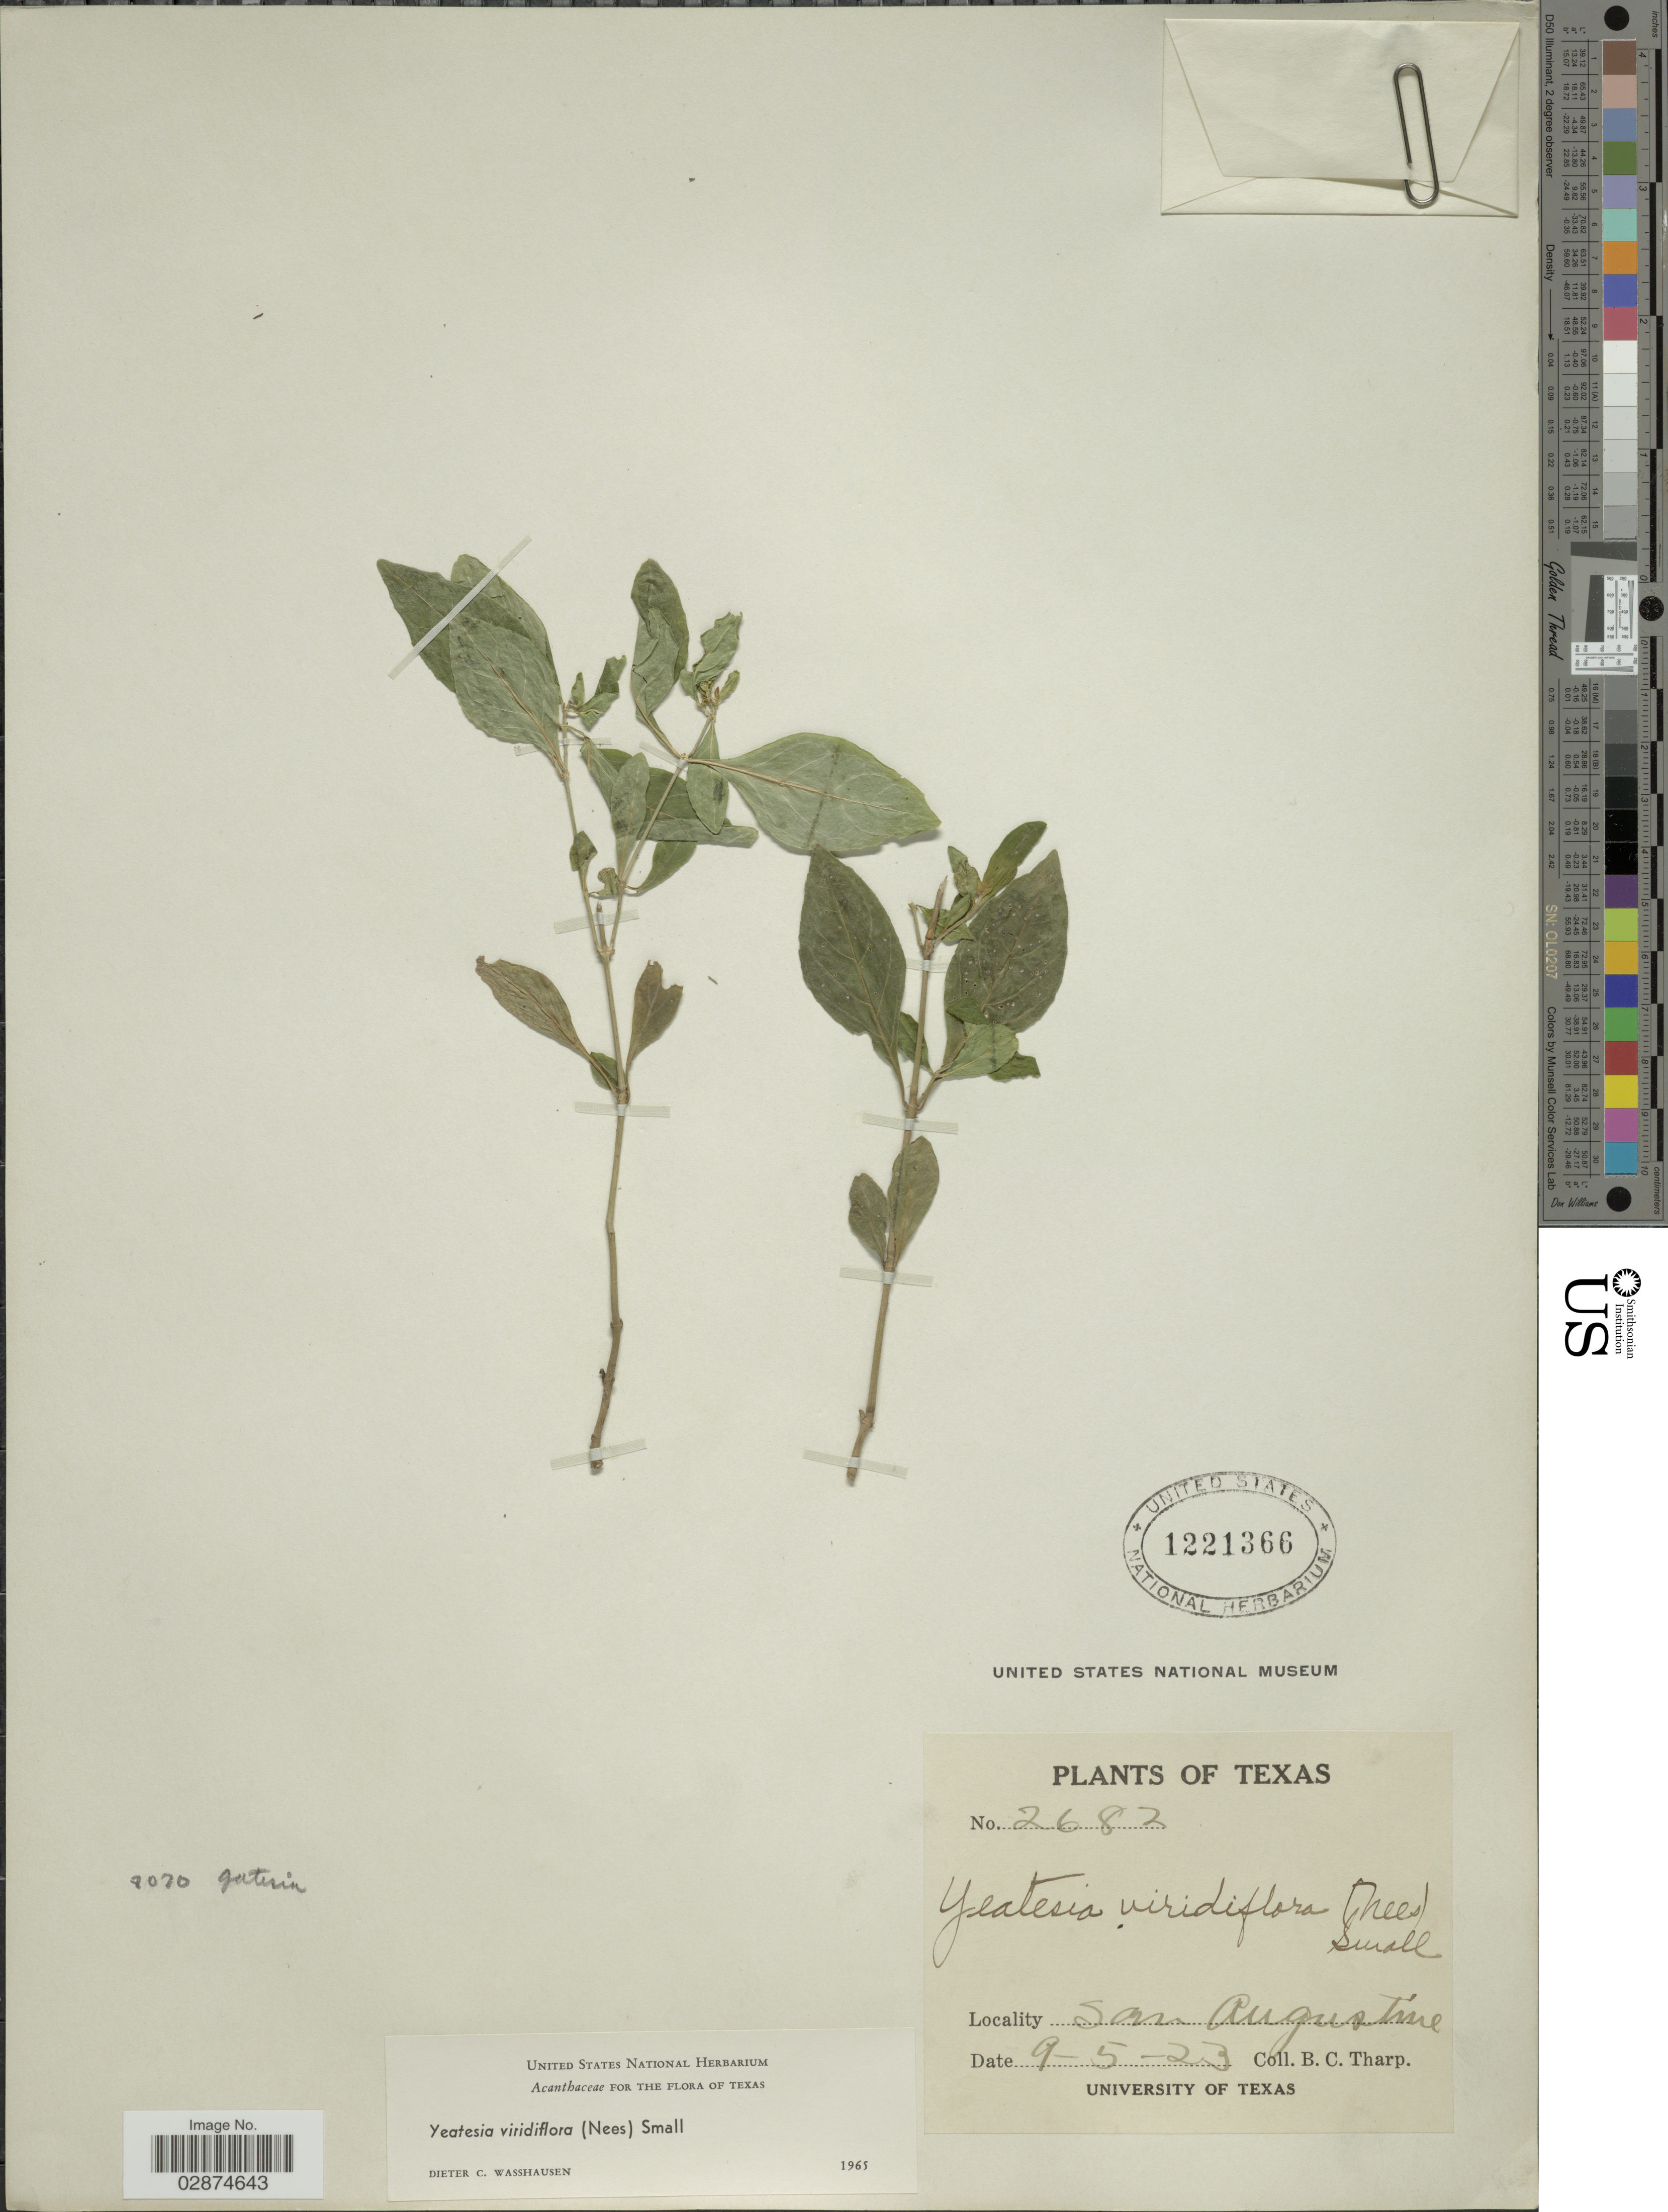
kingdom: Plantae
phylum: Tracheophyta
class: Magnoliopsida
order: Lamiales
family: Acanthaceae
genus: Yeatesia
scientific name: Yeatesia viridiflora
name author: (Nees) Small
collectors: B. C. Tharp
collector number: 2682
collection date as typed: Transcribed d/m/y: 5/9/23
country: United States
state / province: Texas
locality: San Augustine.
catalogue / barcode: US 1221366